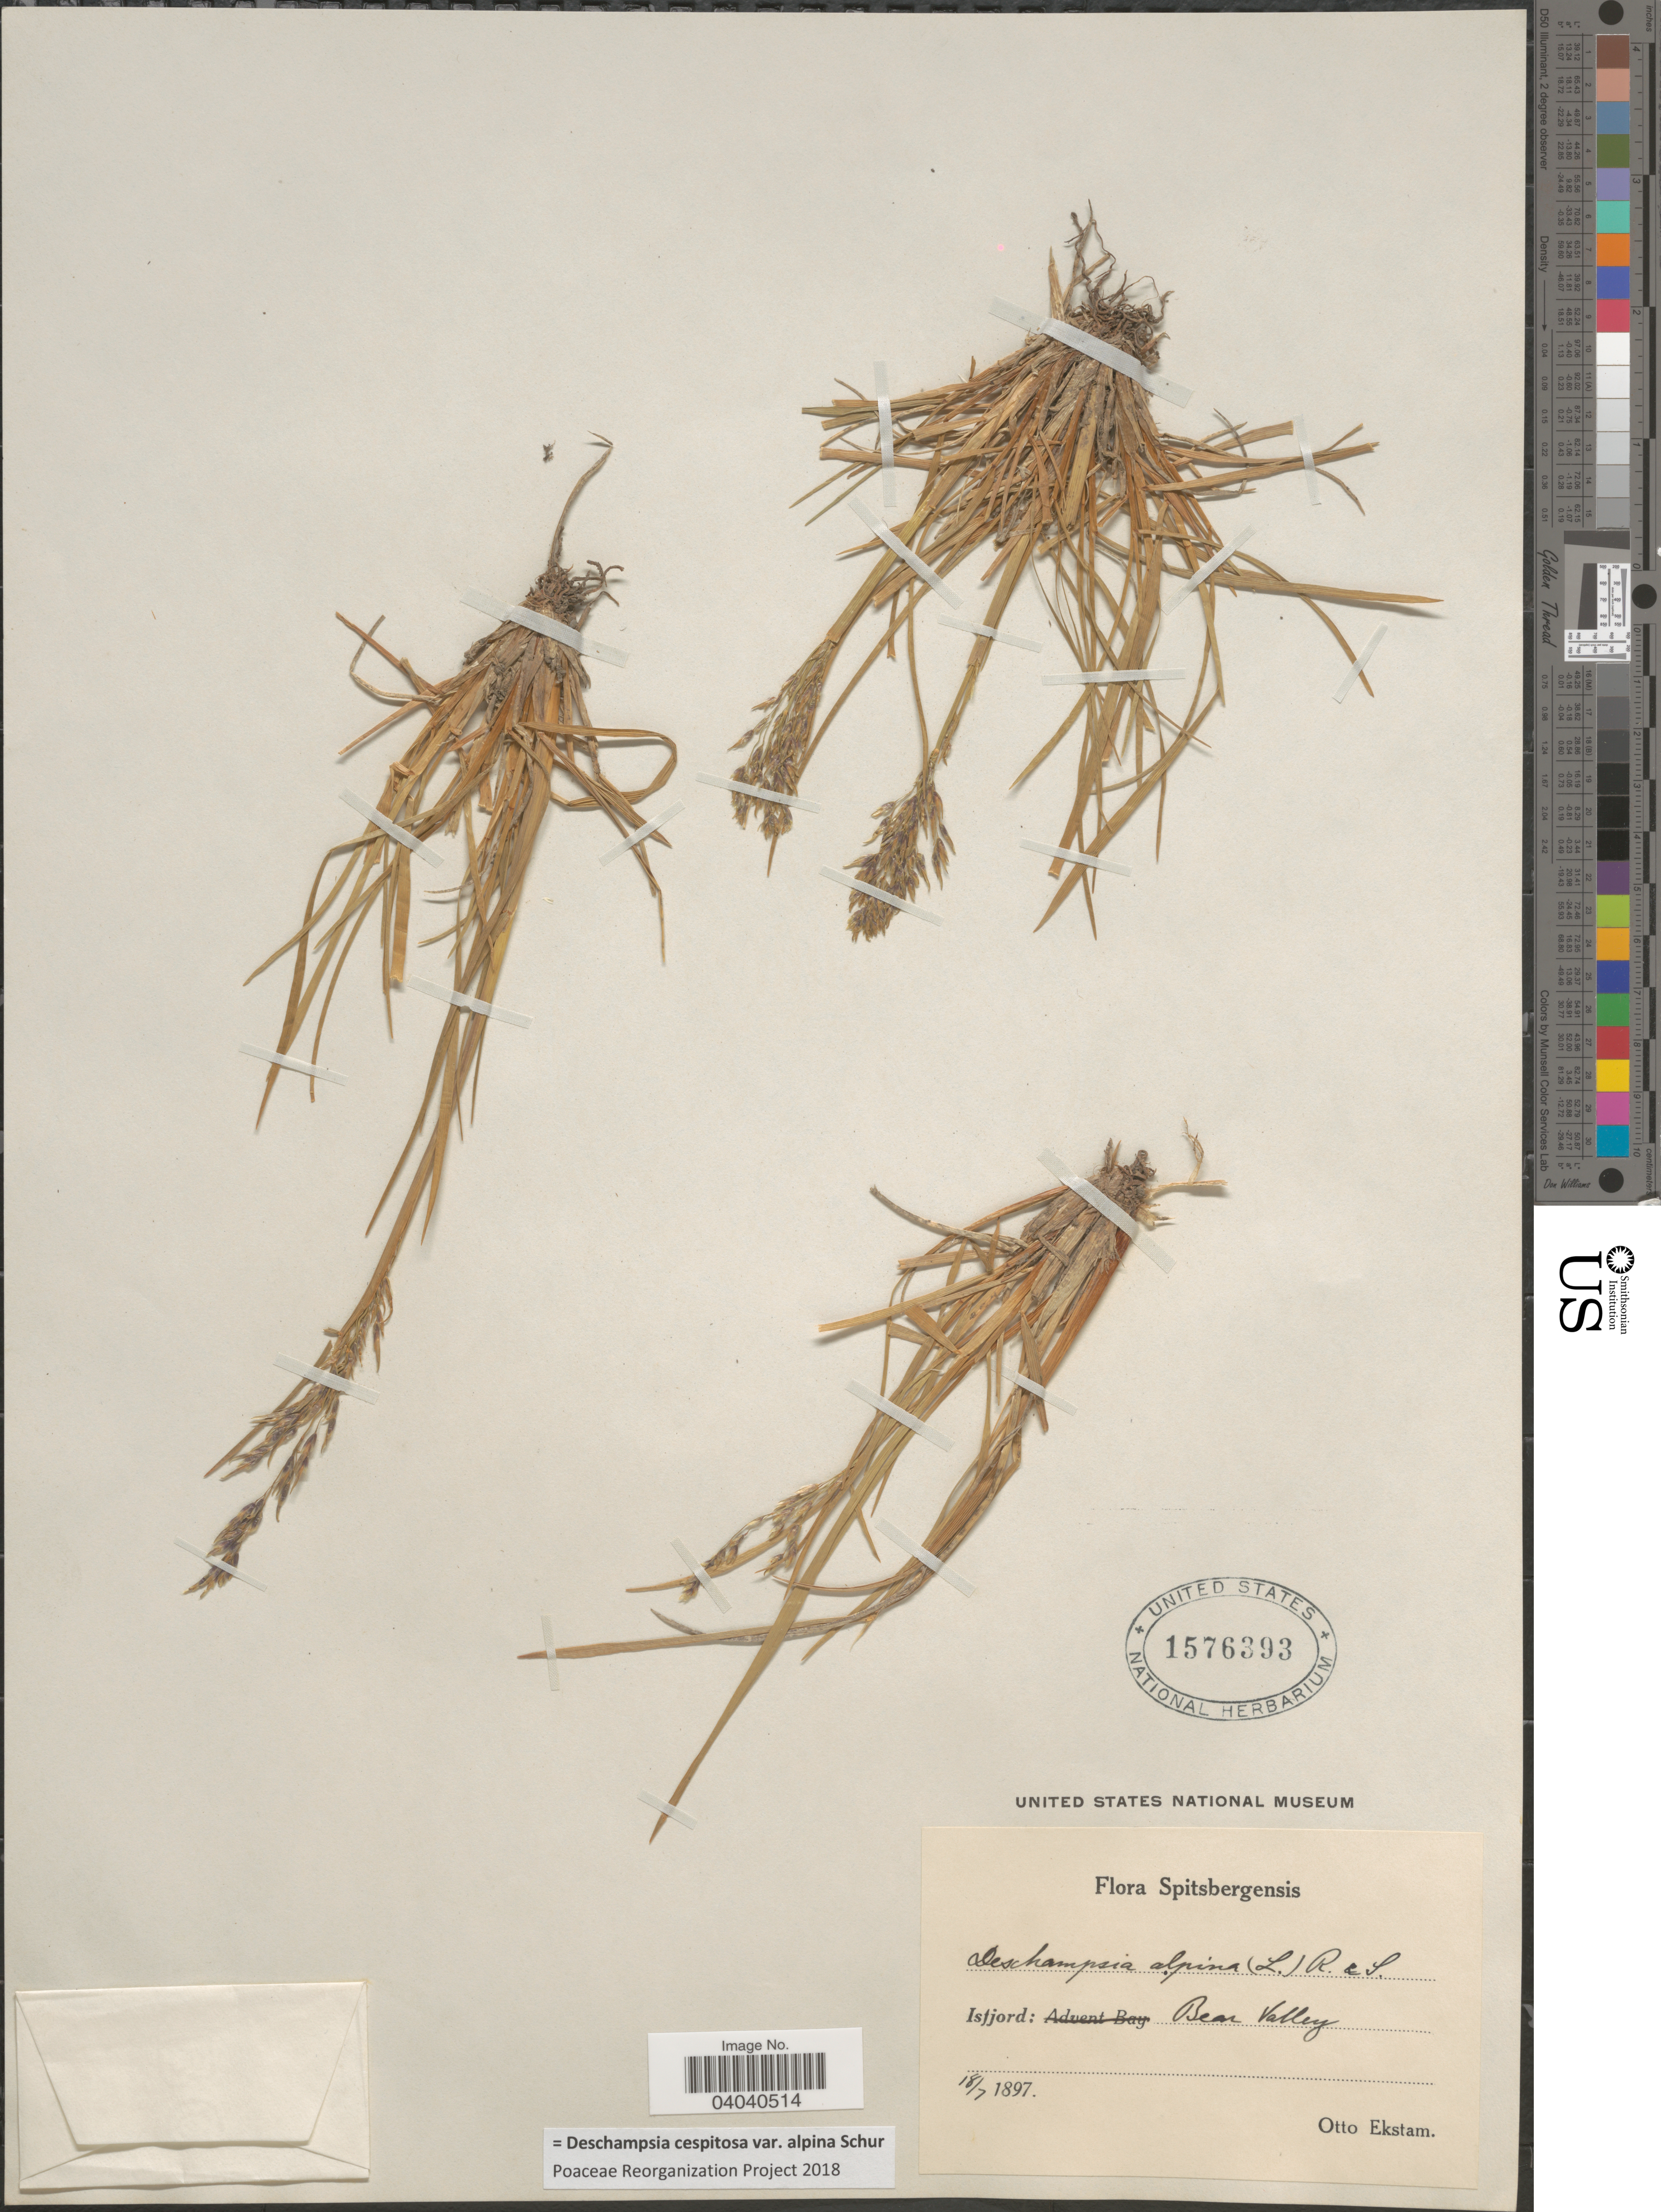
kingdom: Plantae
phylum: Tracheophyta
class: Liliopsida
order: Poales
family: Poaceae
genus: Deschampsia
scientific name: Deschampsia cespitosa var. alpina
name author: Vasey ex W.J. Beal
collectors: O. Ekstam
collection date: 1897-07-18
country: Norway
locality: Spitsbergensis. Istfjord: Bear Valley.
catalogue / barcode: US 1576393